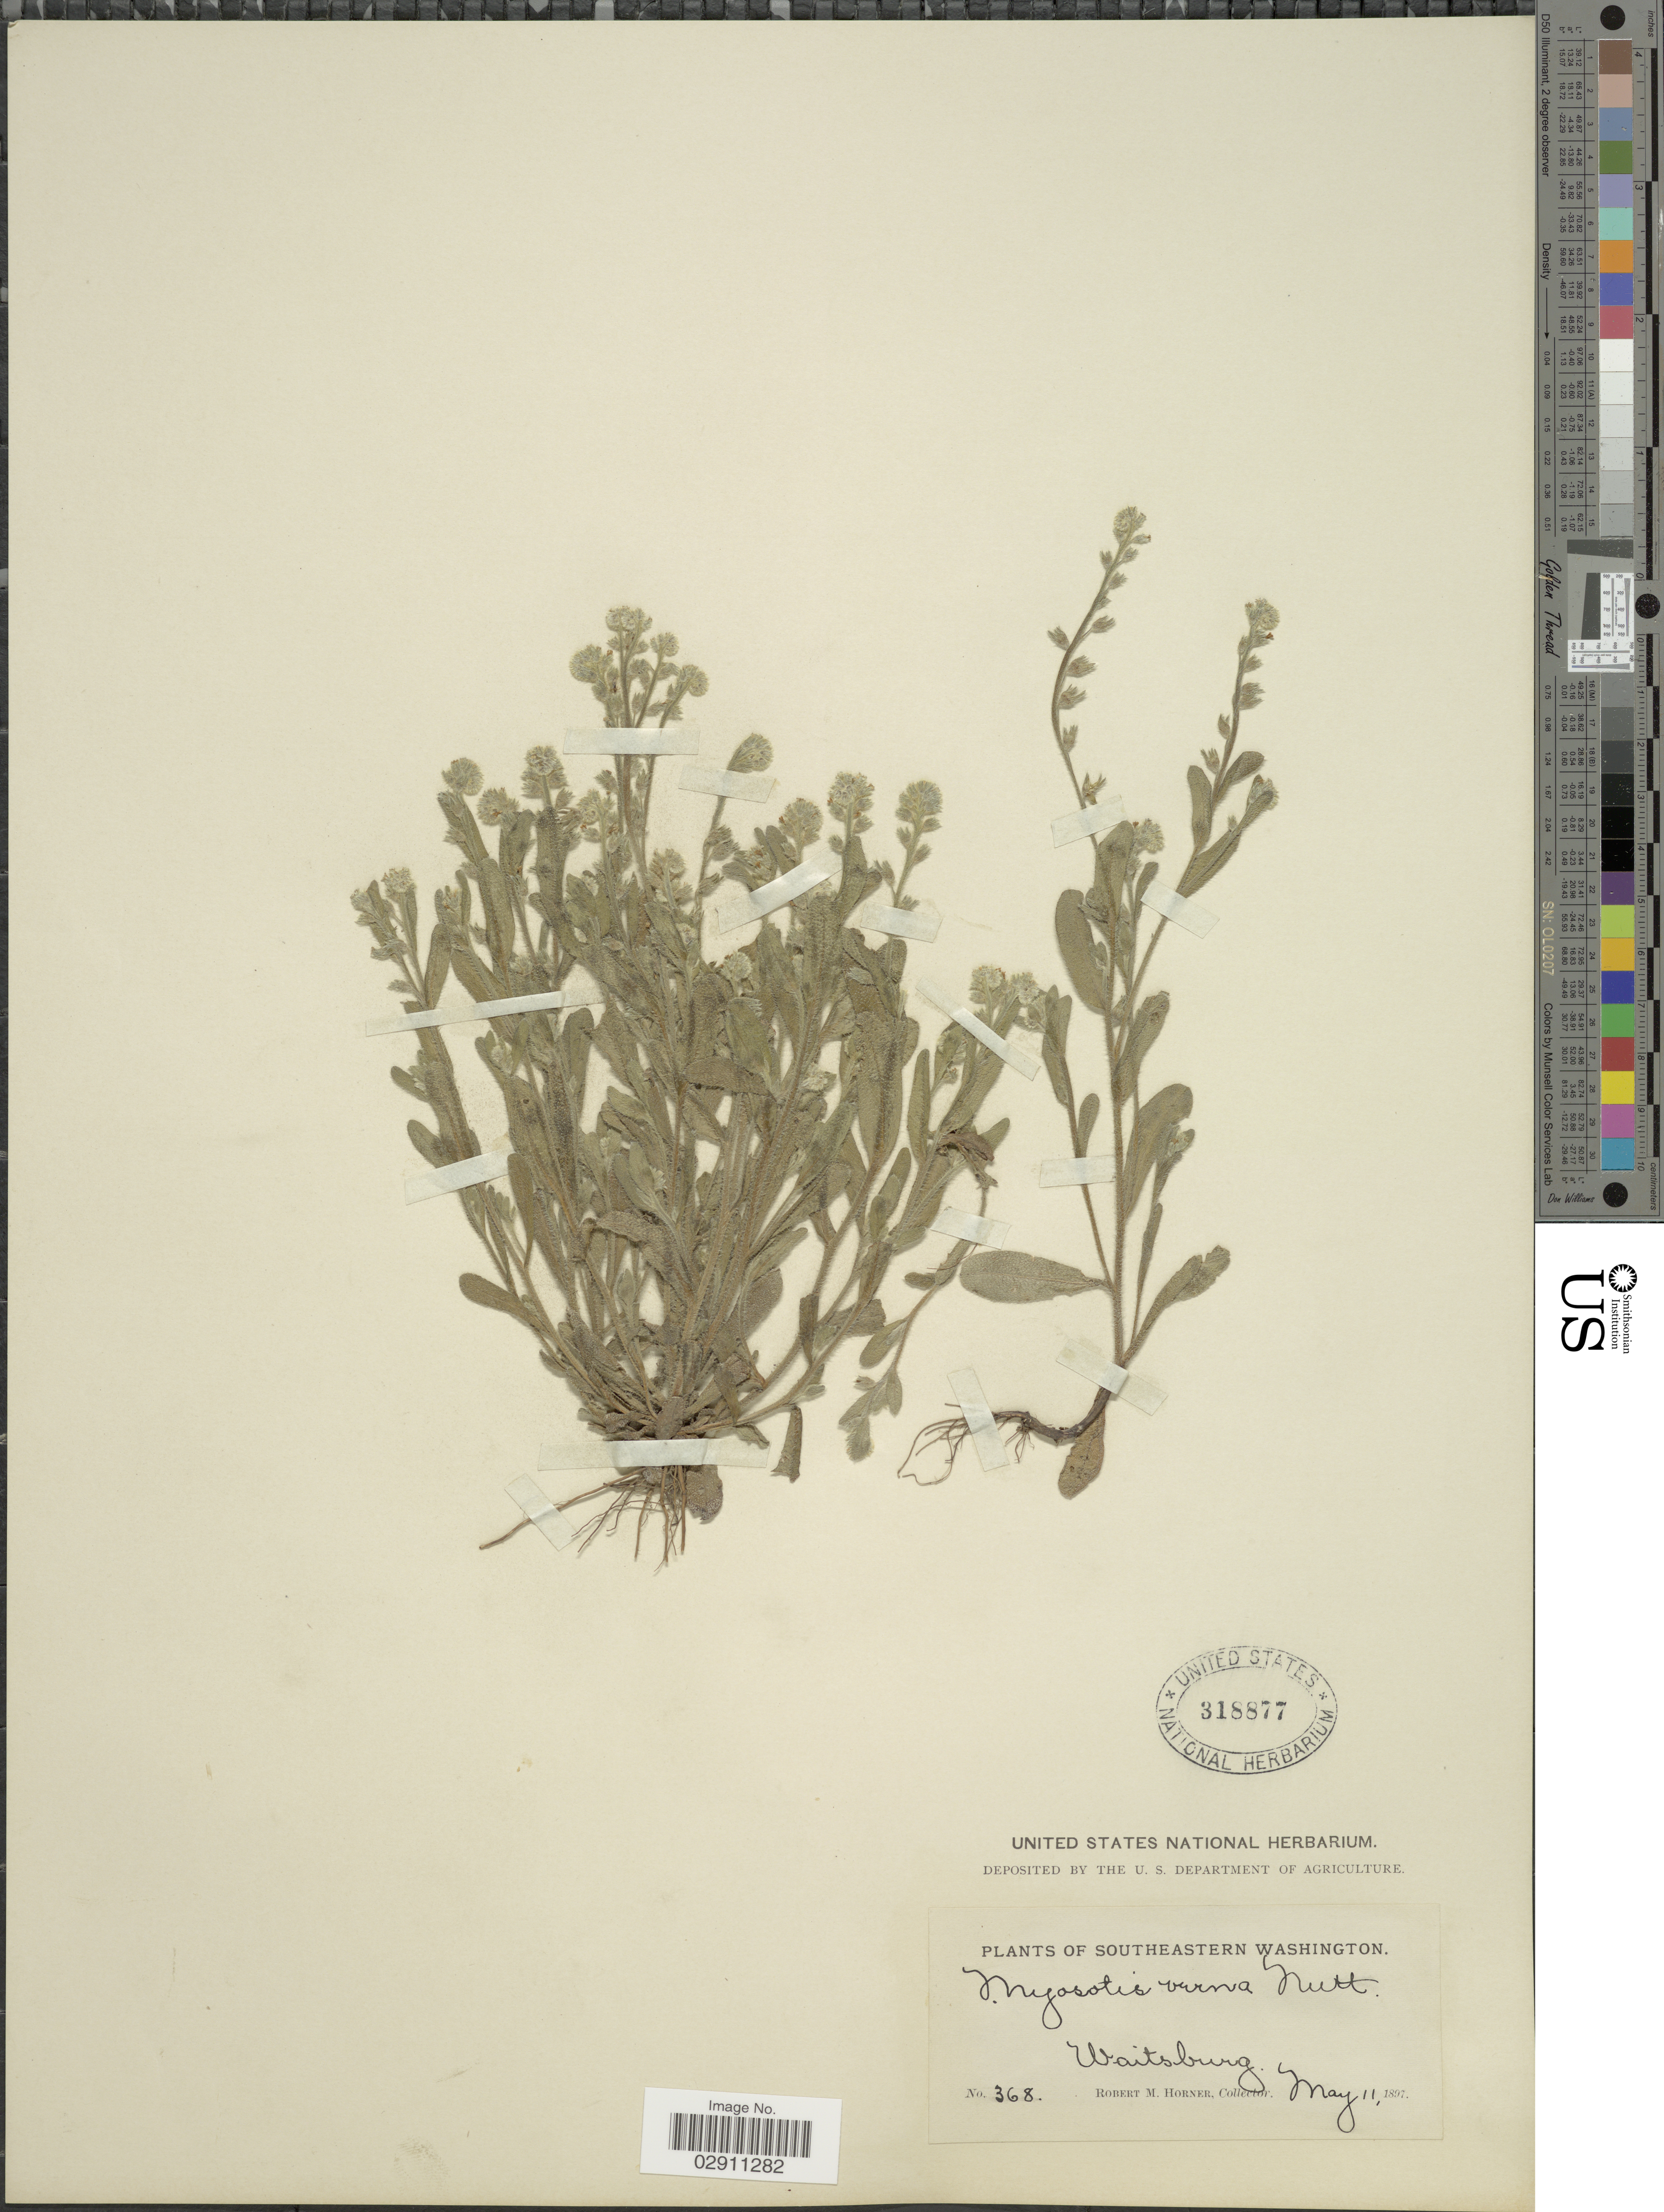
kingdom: Plantae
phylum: Tracheophyta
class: Magnoliopsida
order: Boraginales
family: Boraginaceae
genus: Myosotis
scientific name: Myosotis verna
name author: Nutt.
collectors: R. Horner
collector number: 368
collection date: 1897-05-11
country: United States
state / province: Washington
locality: Southeastern Washington, Waitsburg.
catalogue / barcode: US 318877